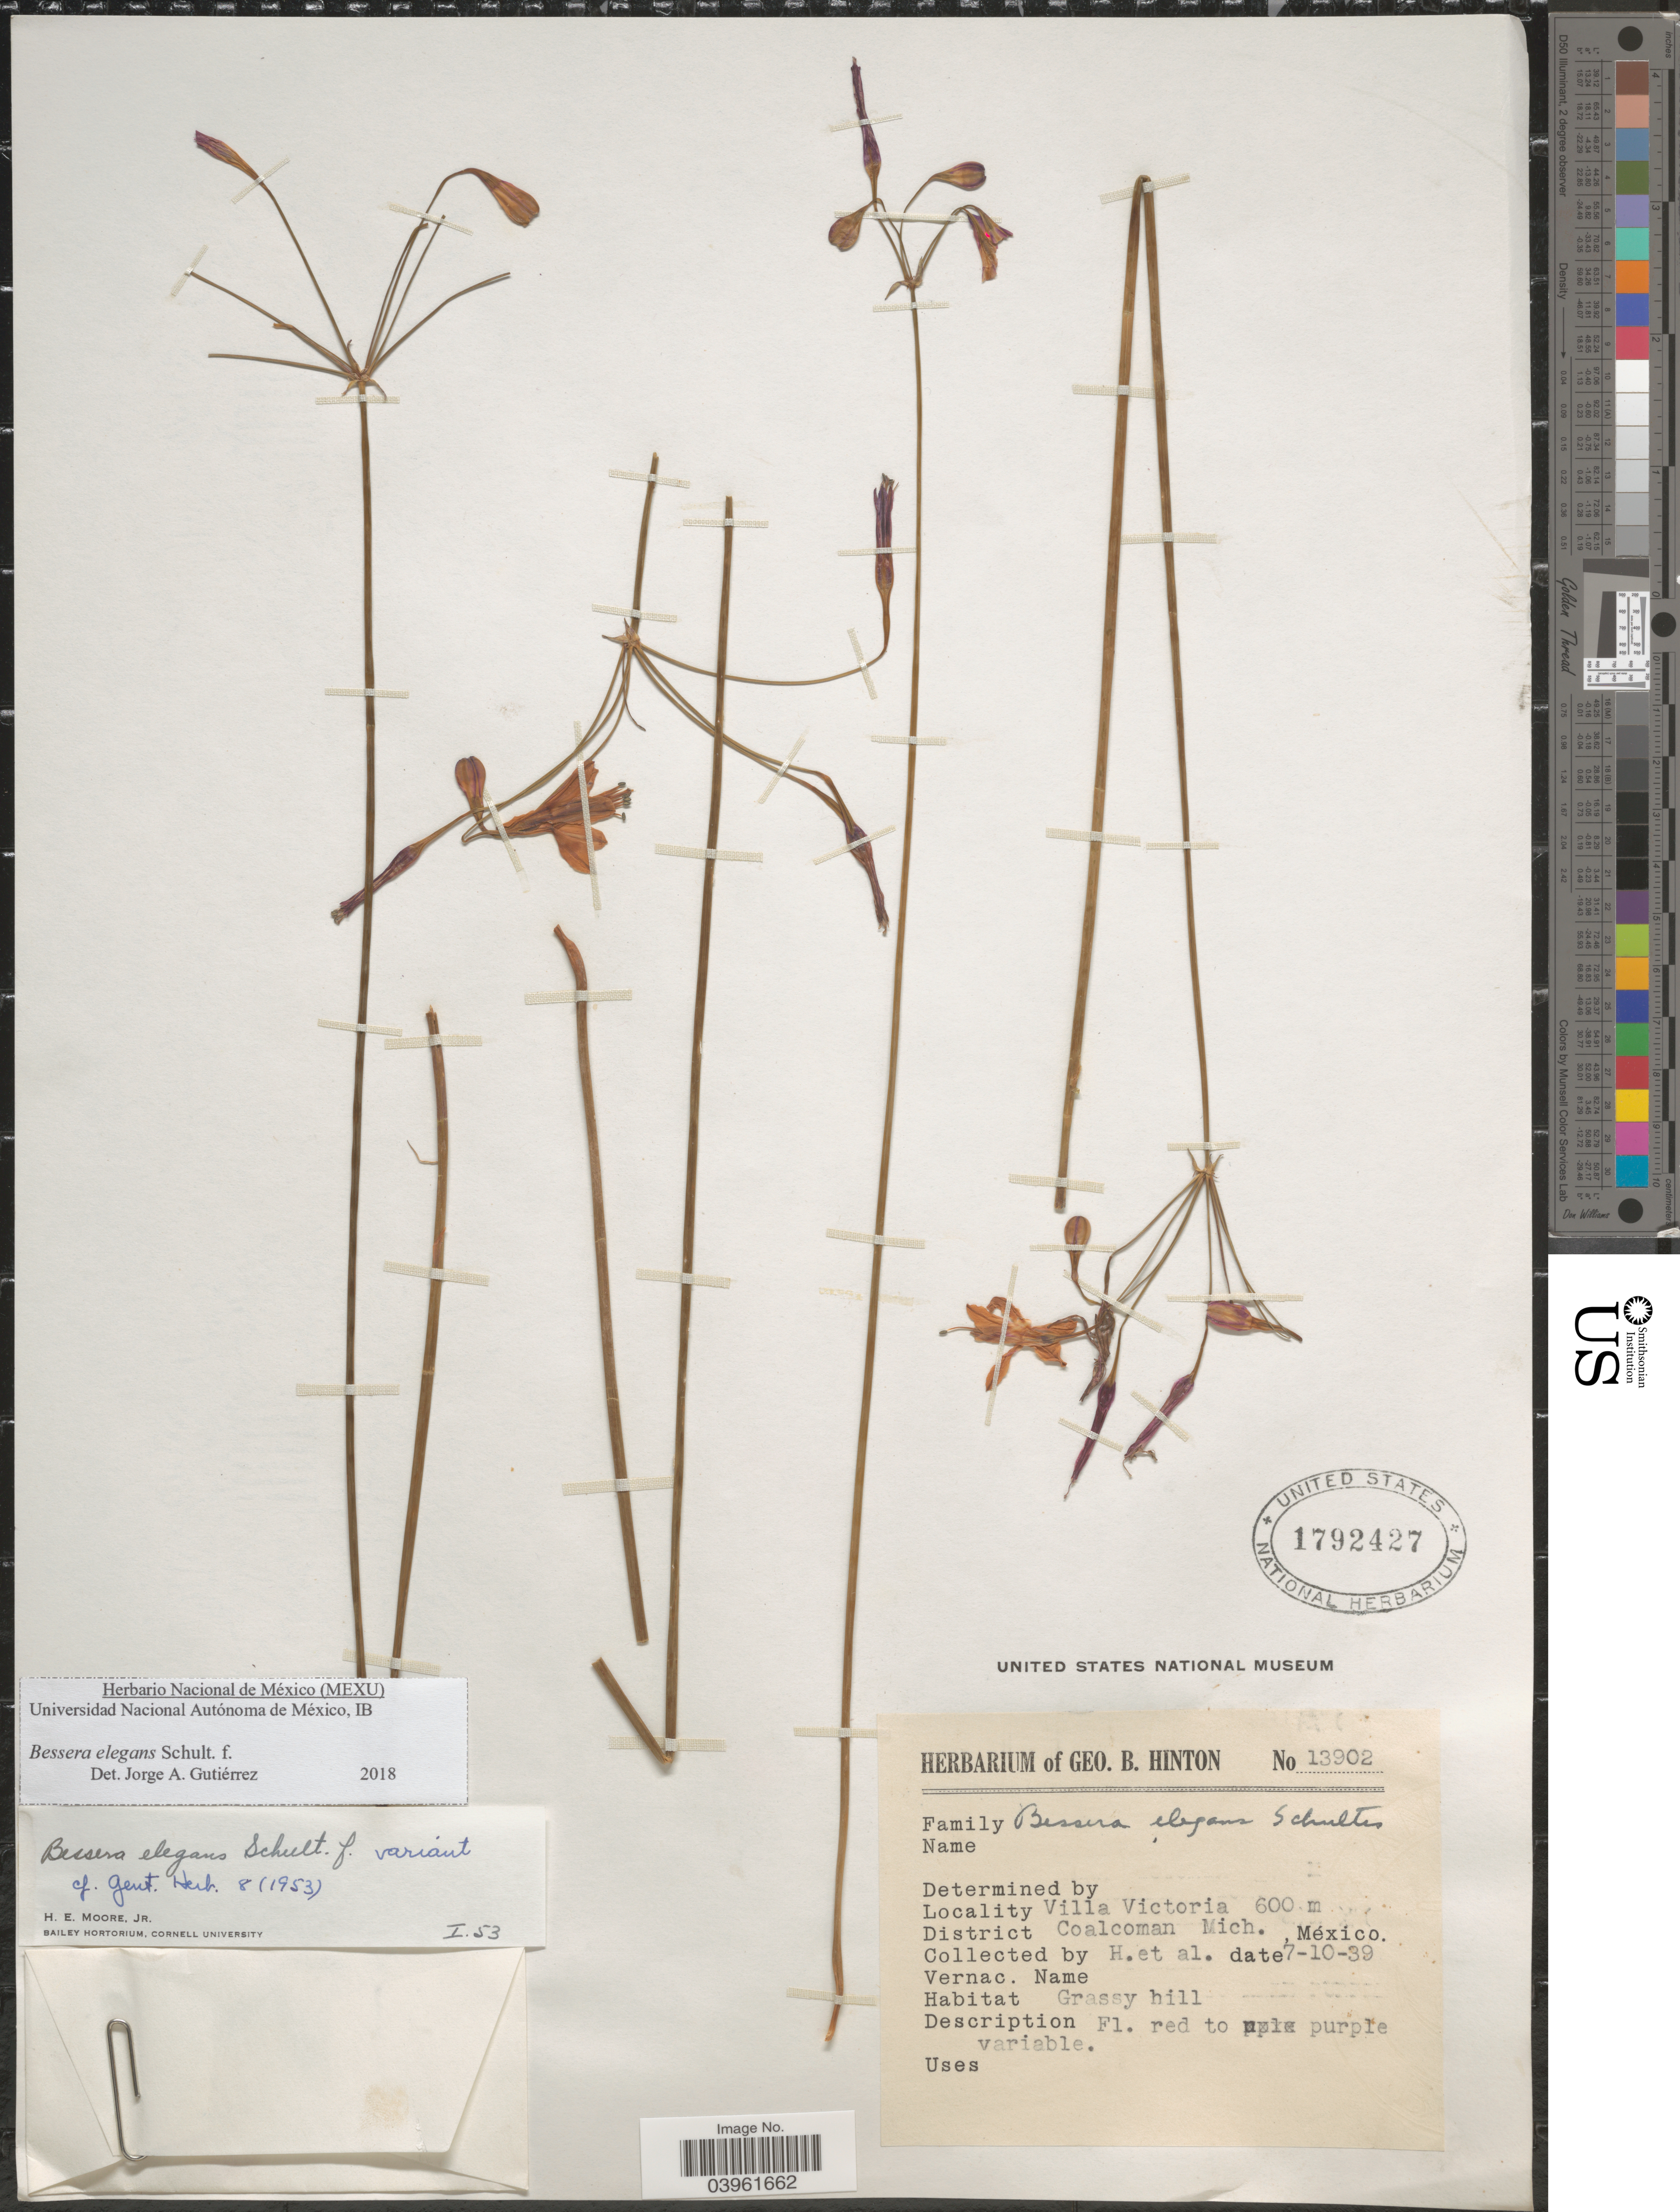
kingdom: Plantae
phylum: Tracheophyta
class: Liliopsida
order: Asparagales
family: Asparagaceae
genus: Bessera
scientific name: Bessera elegans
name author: Schult. f.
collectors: G. B. Hinton & et al.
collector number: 13902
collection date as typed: Transcribed d/m/y: 7/10/39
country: Mexico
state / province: Michoacán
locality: Villa Victoria. District Coalcoman Mich.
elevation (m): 600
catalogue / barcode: US 1792427